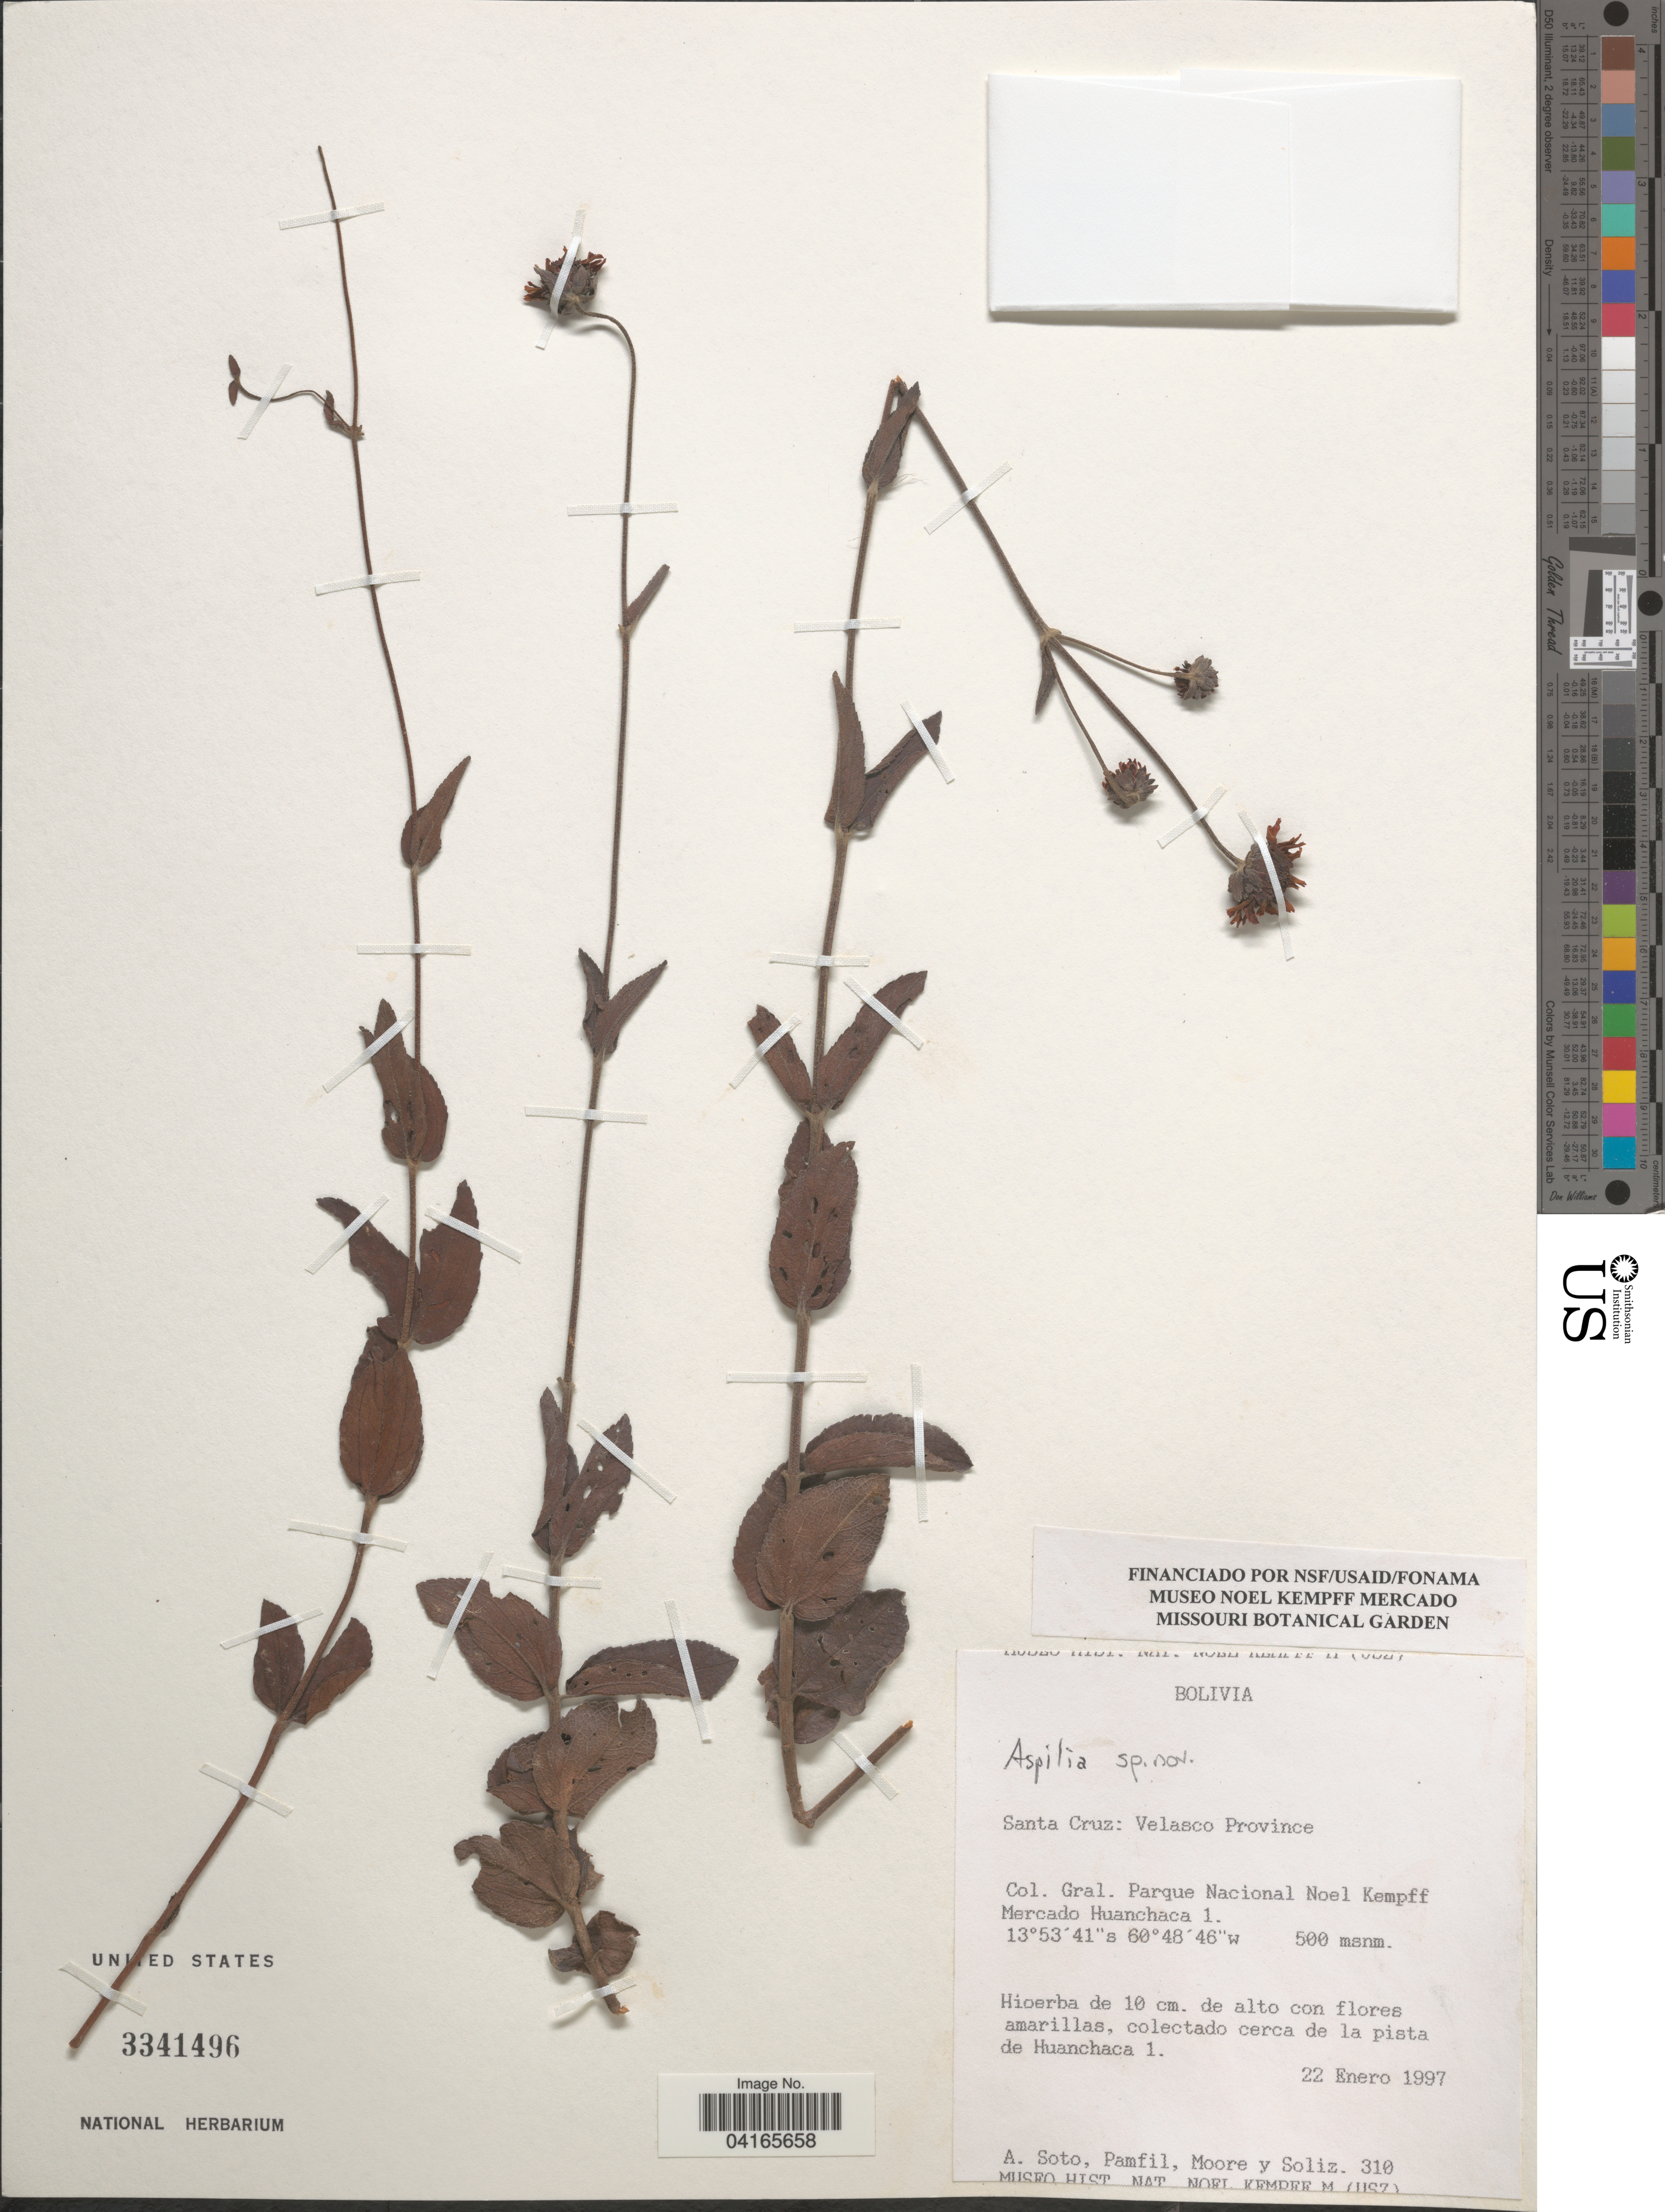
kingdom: Plantae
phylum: Tracheophyta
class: Magnoliopsida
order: Asterales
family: Asteraceae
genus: Aspilia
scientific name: Aspilia sp.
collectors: A. Soto, -. Pamfil, -. Moore & Soliz, --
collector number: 310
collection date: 1997-01-22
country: Bolivia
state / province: Santa Cruz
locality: Velasco Province. Col. Gral. Parque Nacional Noel Kempff Mercado Huanchaca 1.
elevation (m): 500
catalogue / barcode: US 3341496